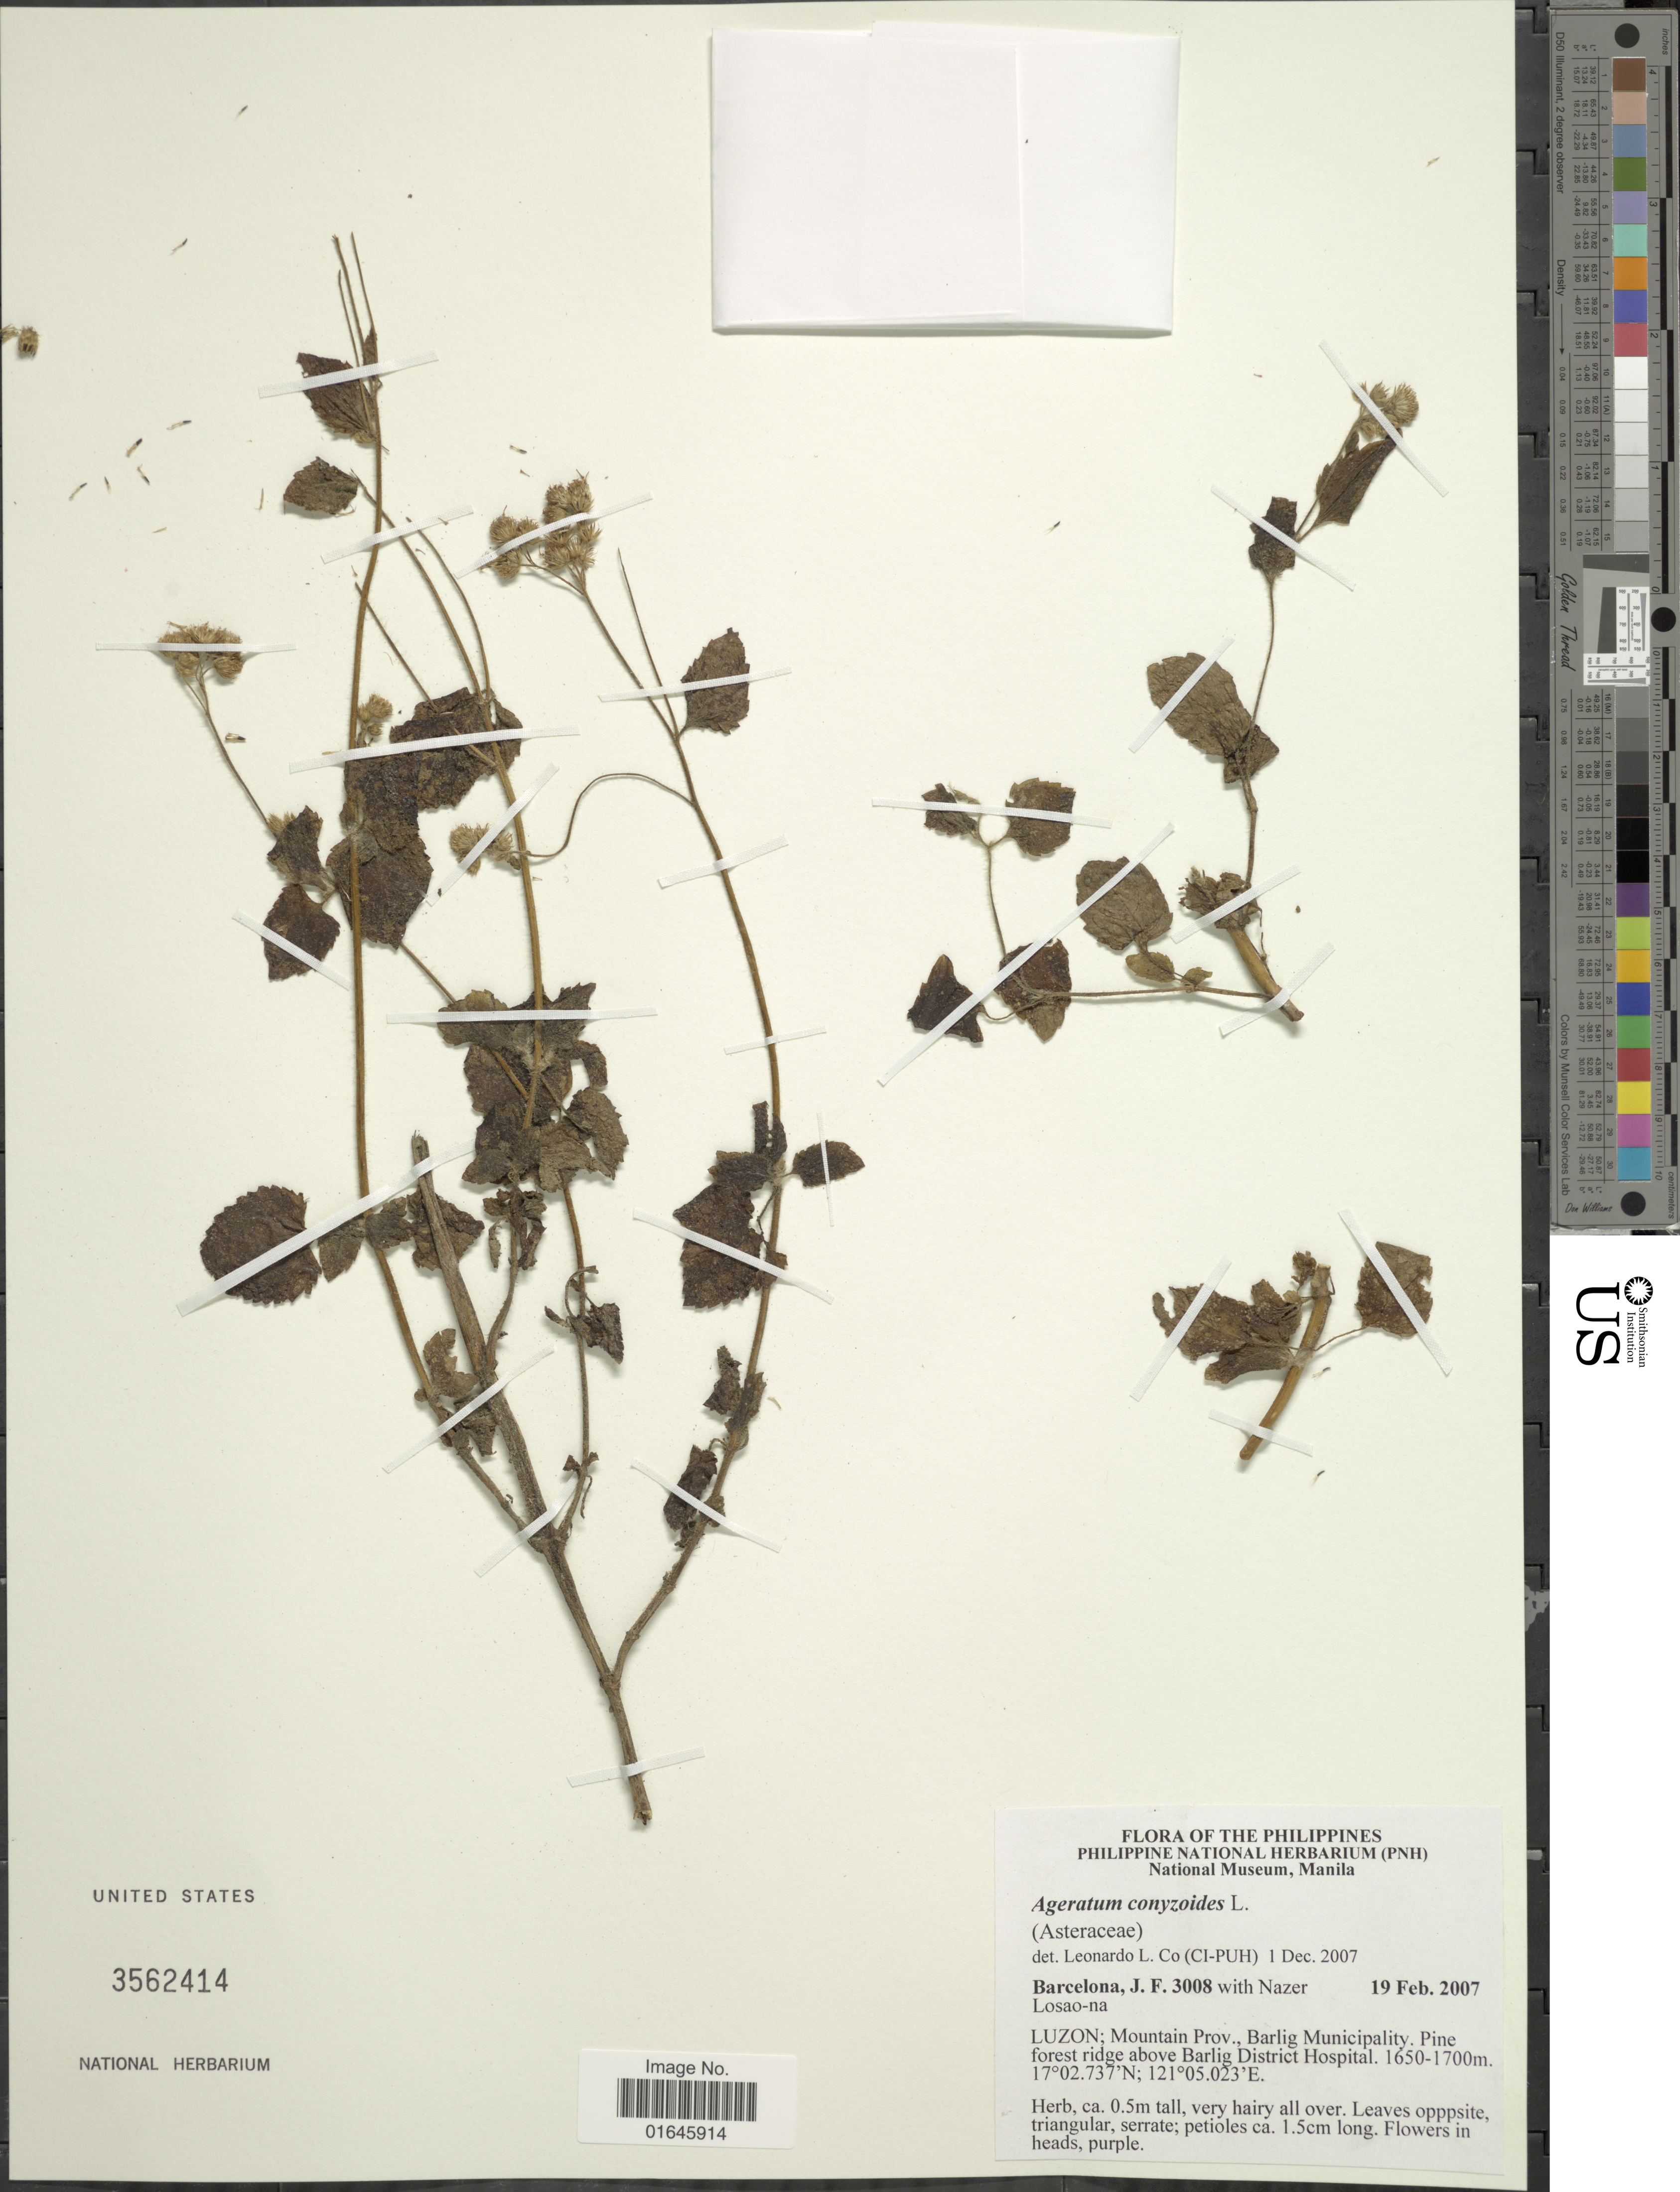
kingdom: Plantae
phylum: Tracheophyta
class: Magnoliopsida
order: Asterales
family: Asteraceae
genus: Ageratum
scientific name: Ageratum conyzoides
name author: L.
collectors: J. F. Barcelona & N. Losao-na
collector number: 3008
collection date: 2007-02-19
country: Philippines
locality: Luzon: Mountain Prov., Barlig Municipality, Pine forest above Barlig District Hospital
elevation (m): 1650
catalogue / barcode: US 3562414